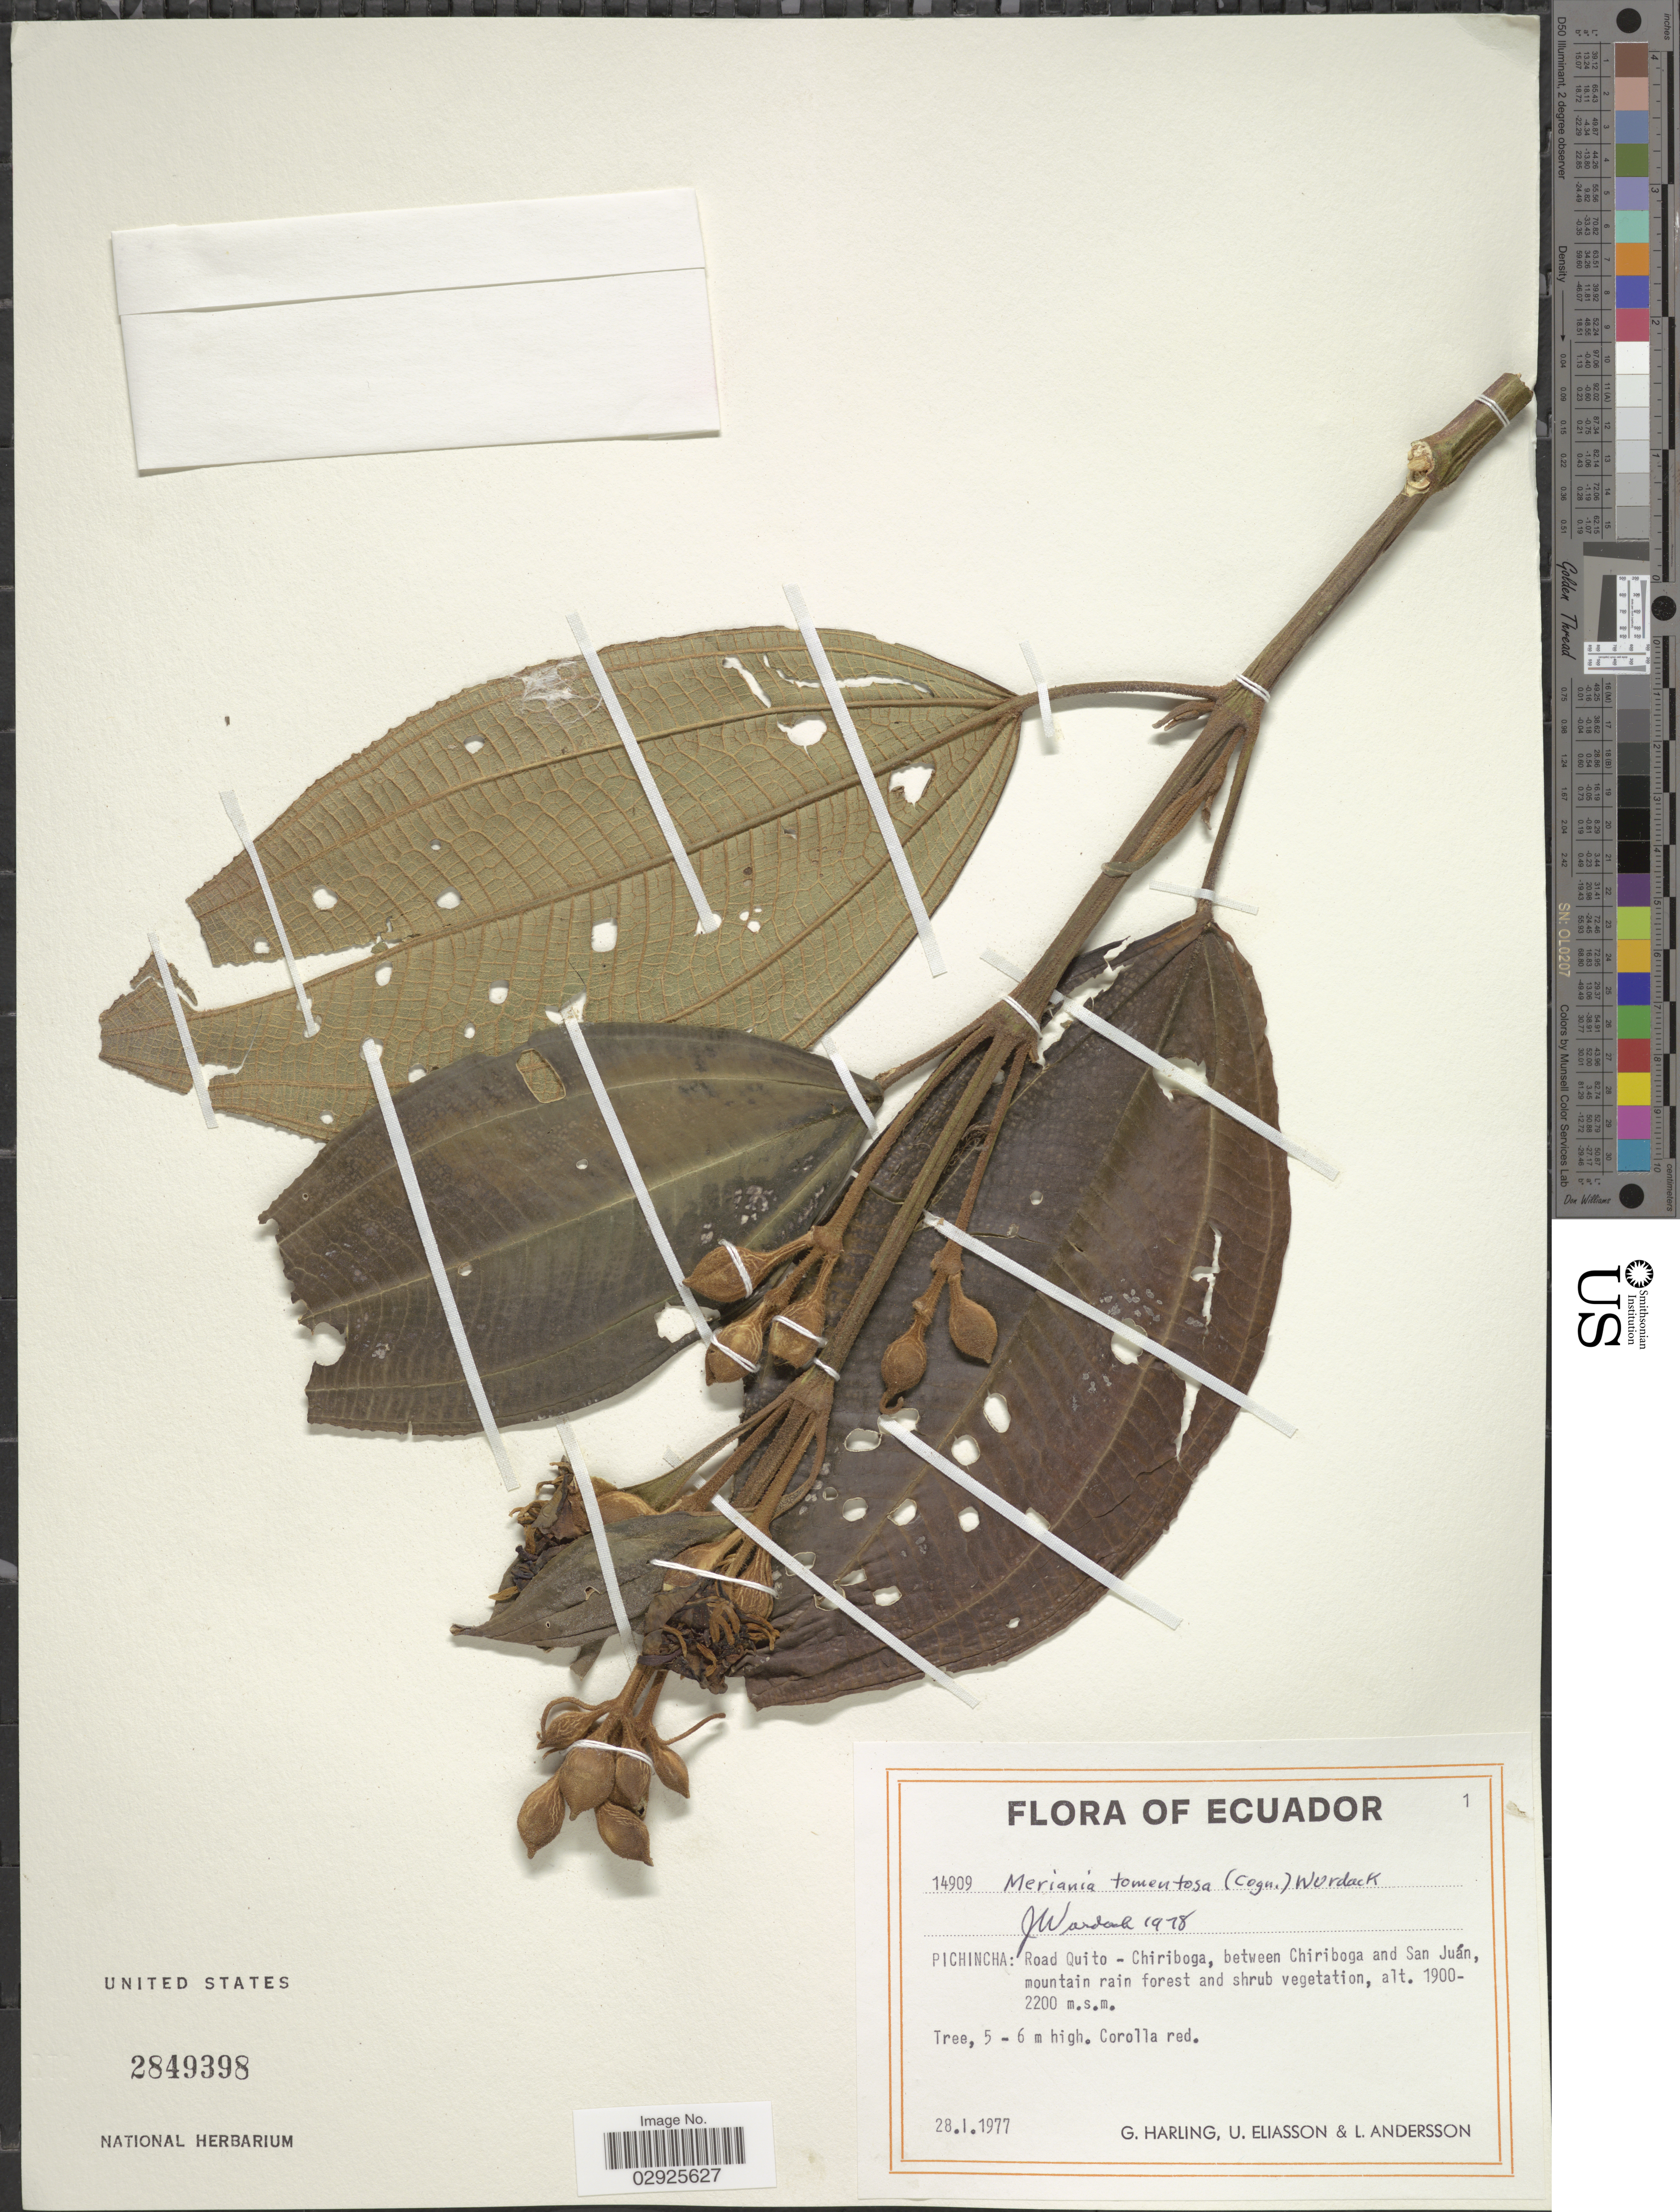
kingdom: Plantae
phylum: Tracheophyta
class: Magnoliopsida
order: Myrtales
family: Melastomataceae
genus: Meriania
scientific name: Meriania tomentosa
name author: (Cogn.) Wurdack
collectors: G. Harling, U. Eliasson & L. Andersson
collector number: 14909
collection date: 1977-01-28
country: Ecuador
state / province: Pichincha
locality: Pichincha: Road Quito - Chiriboga, between Chiriboga and San Juán, mountain rain forest.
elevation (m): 1900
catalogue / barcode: US 2849398